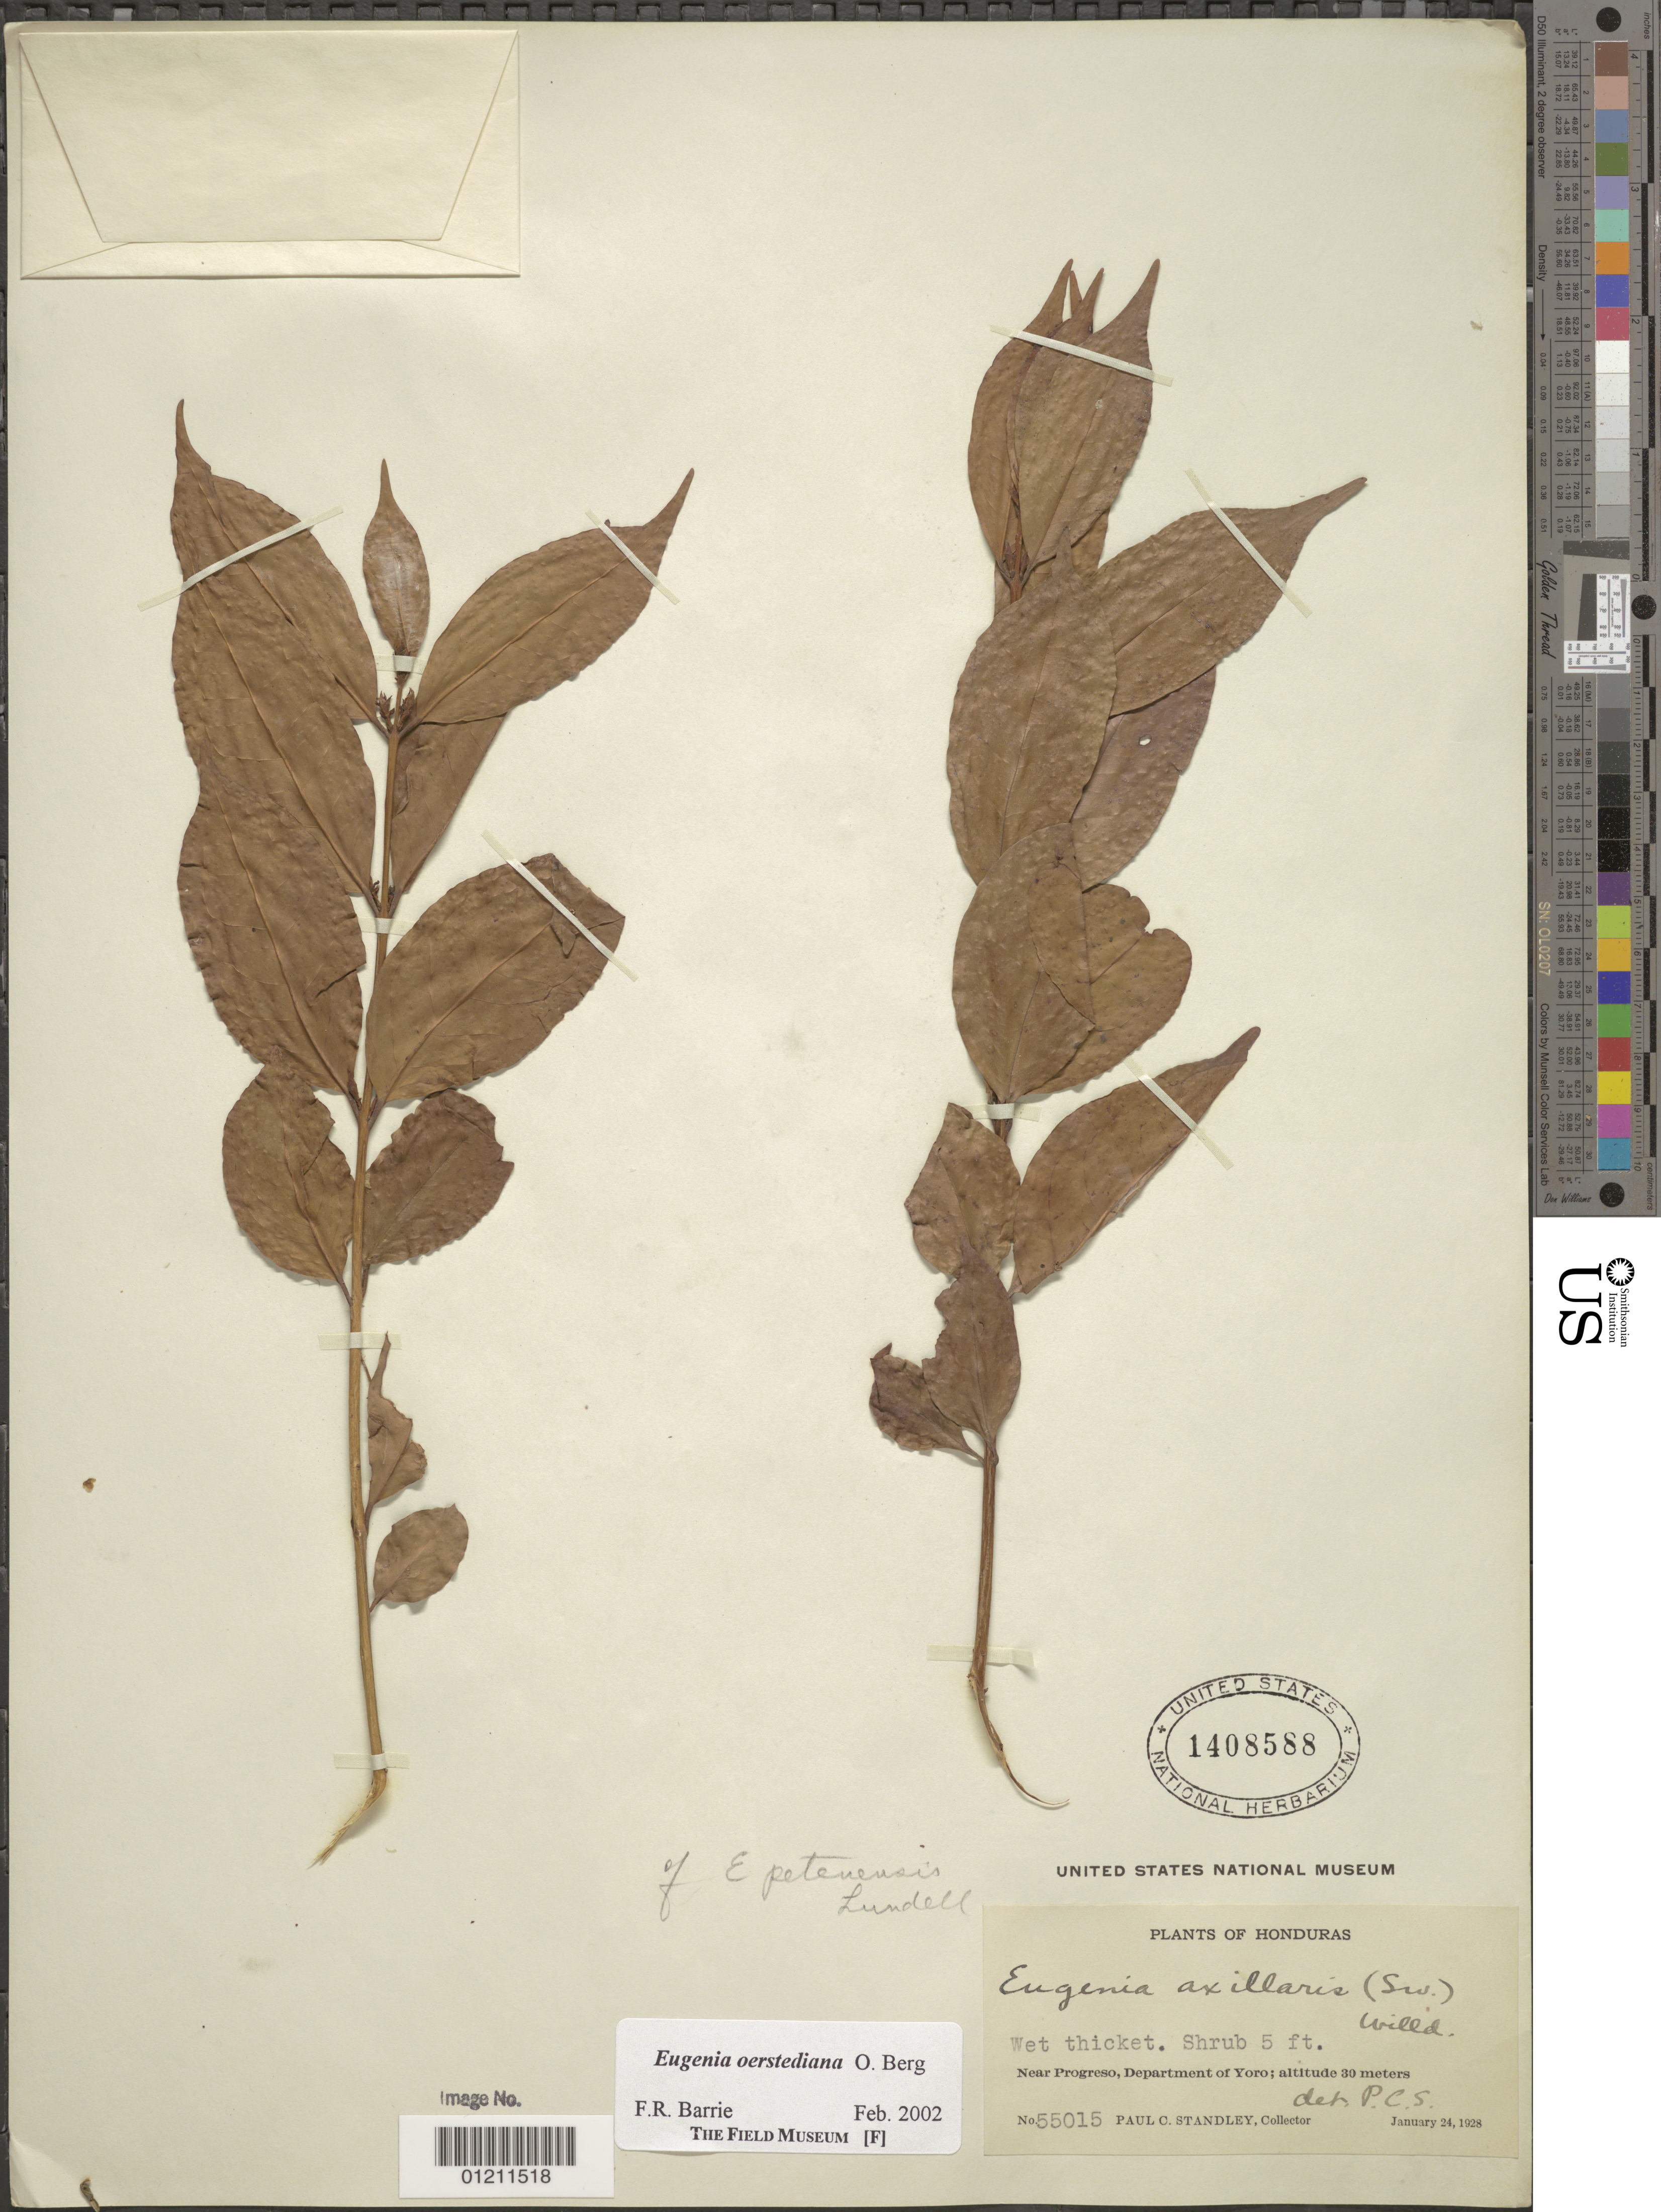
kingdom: Plantae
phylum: Tracheophyta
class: Magnoliopsida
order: Myrtales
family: Myrtaceae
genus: Eugenia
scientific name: Eugenia oerstediana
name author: O. Berg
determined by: Barrie, F. R.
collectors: P. C. Standley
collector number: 55015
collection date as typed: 24 Jan 1928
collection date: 1928-01-24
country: Honduras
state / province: Yoro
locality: Near Progreso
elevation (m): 30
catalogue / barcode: US 1408588